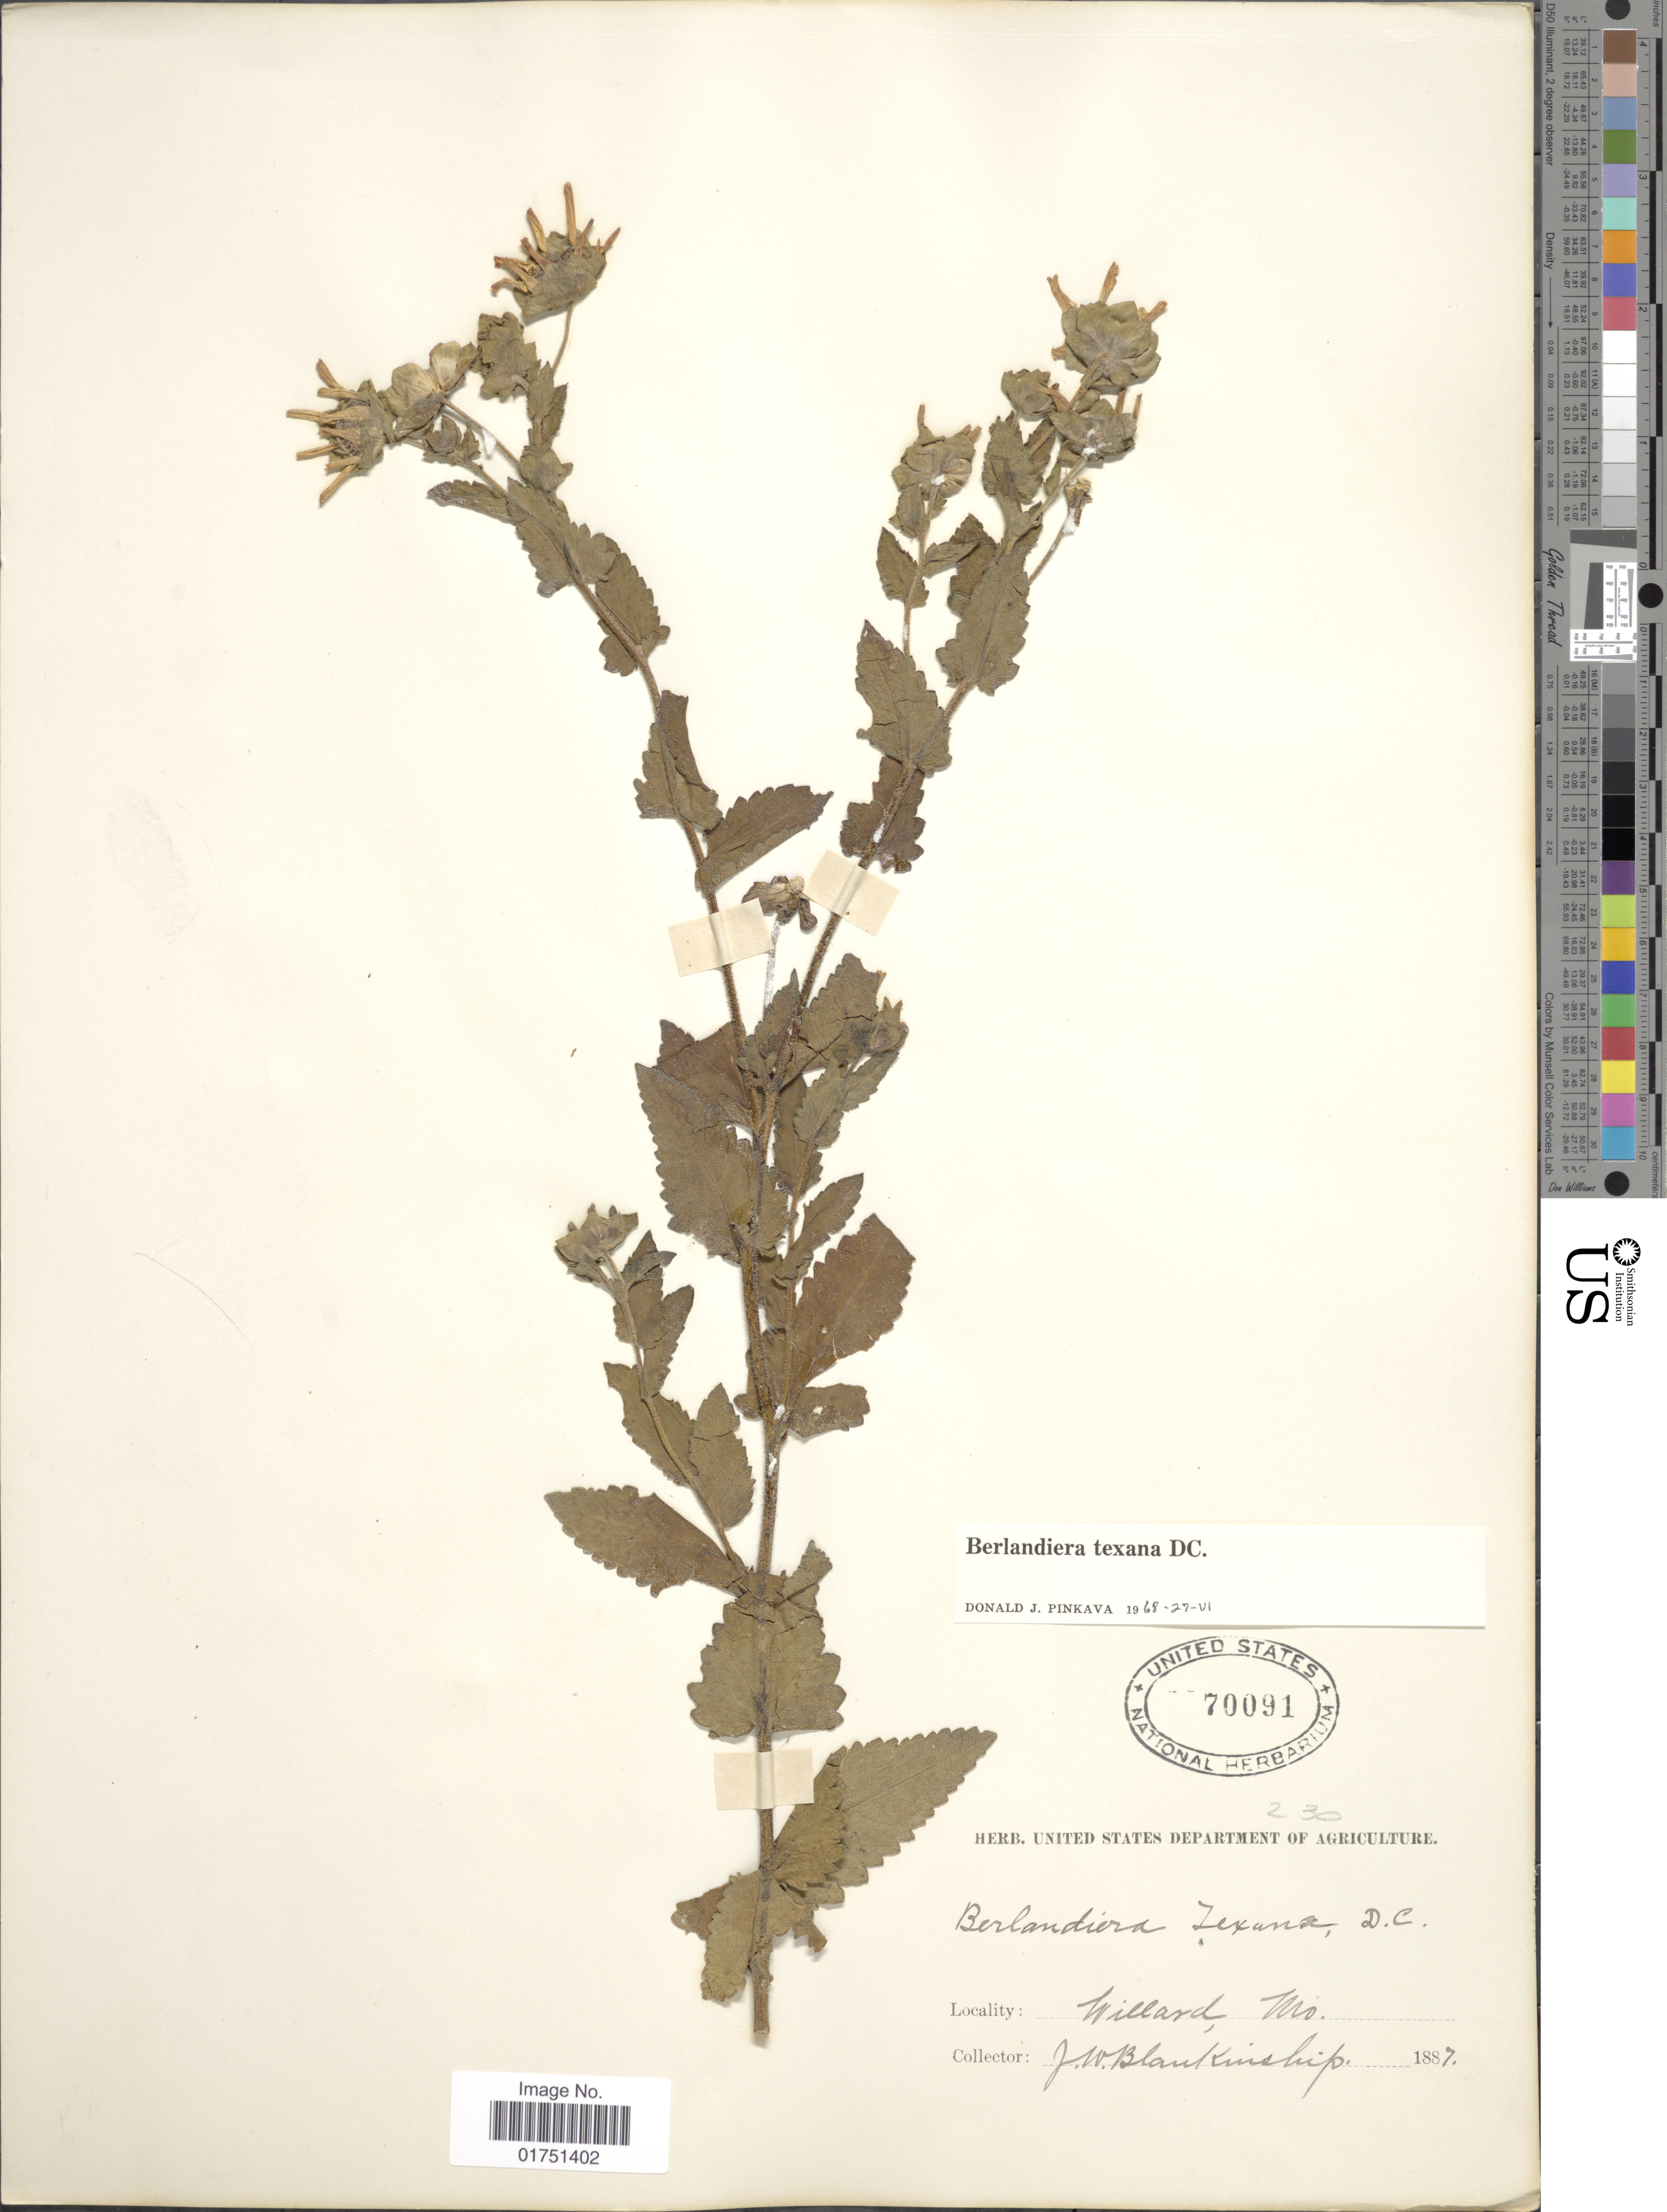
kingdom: Plantae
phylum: Tracheophyta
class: Magnoliopsida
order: Asterales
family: Asteraceae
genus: Berlandiera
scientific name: Berlandiera texana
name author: DC.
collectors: J. W. Blankinship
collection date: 1887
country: United States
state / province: Missouri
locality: Willard, Mo.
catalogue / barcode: US 70091